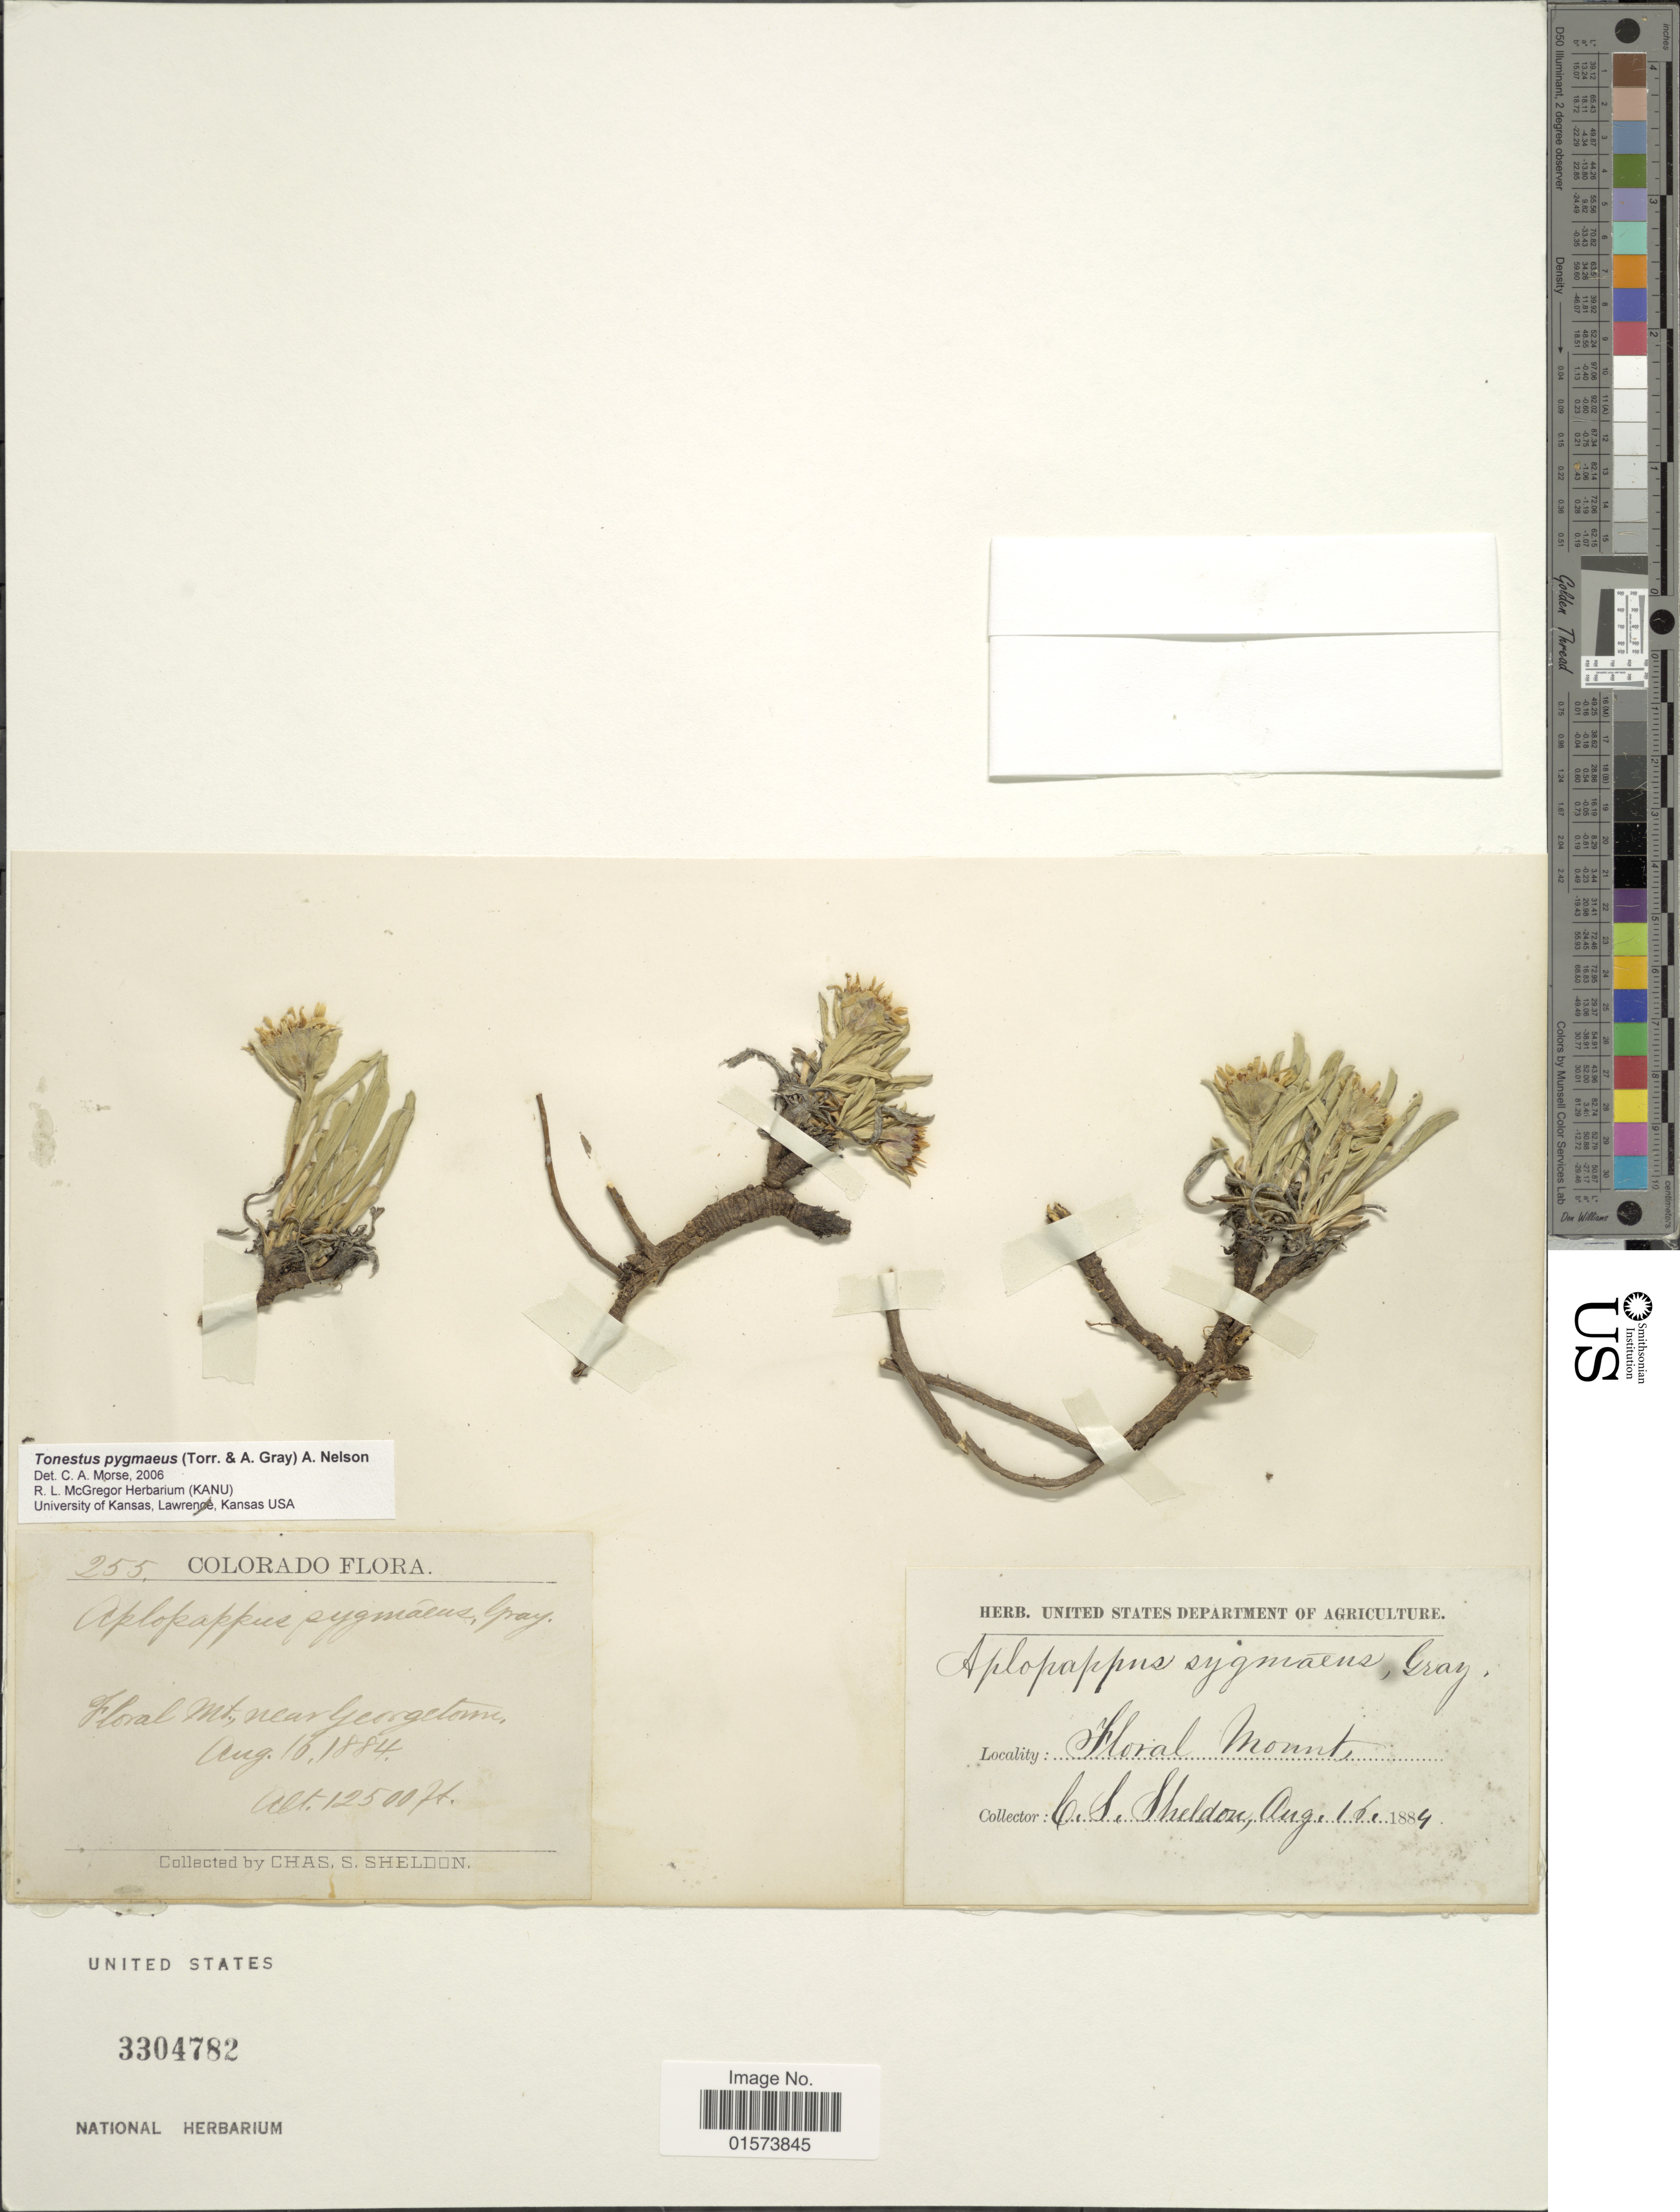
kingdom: Plantae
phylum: Tracheophyta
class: Magnoliopsida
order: Asterales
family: Asteraceae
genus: Tonestus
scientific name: Tonestus pygmaeus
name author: (Torr. & A. Gray) A. Nelson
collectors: C. S. Sheldon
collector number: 255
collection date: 1884-08-16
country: United States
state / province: Colorado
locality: Floral Mount, near Georgetown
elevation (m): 3810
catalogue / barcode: US 3304782